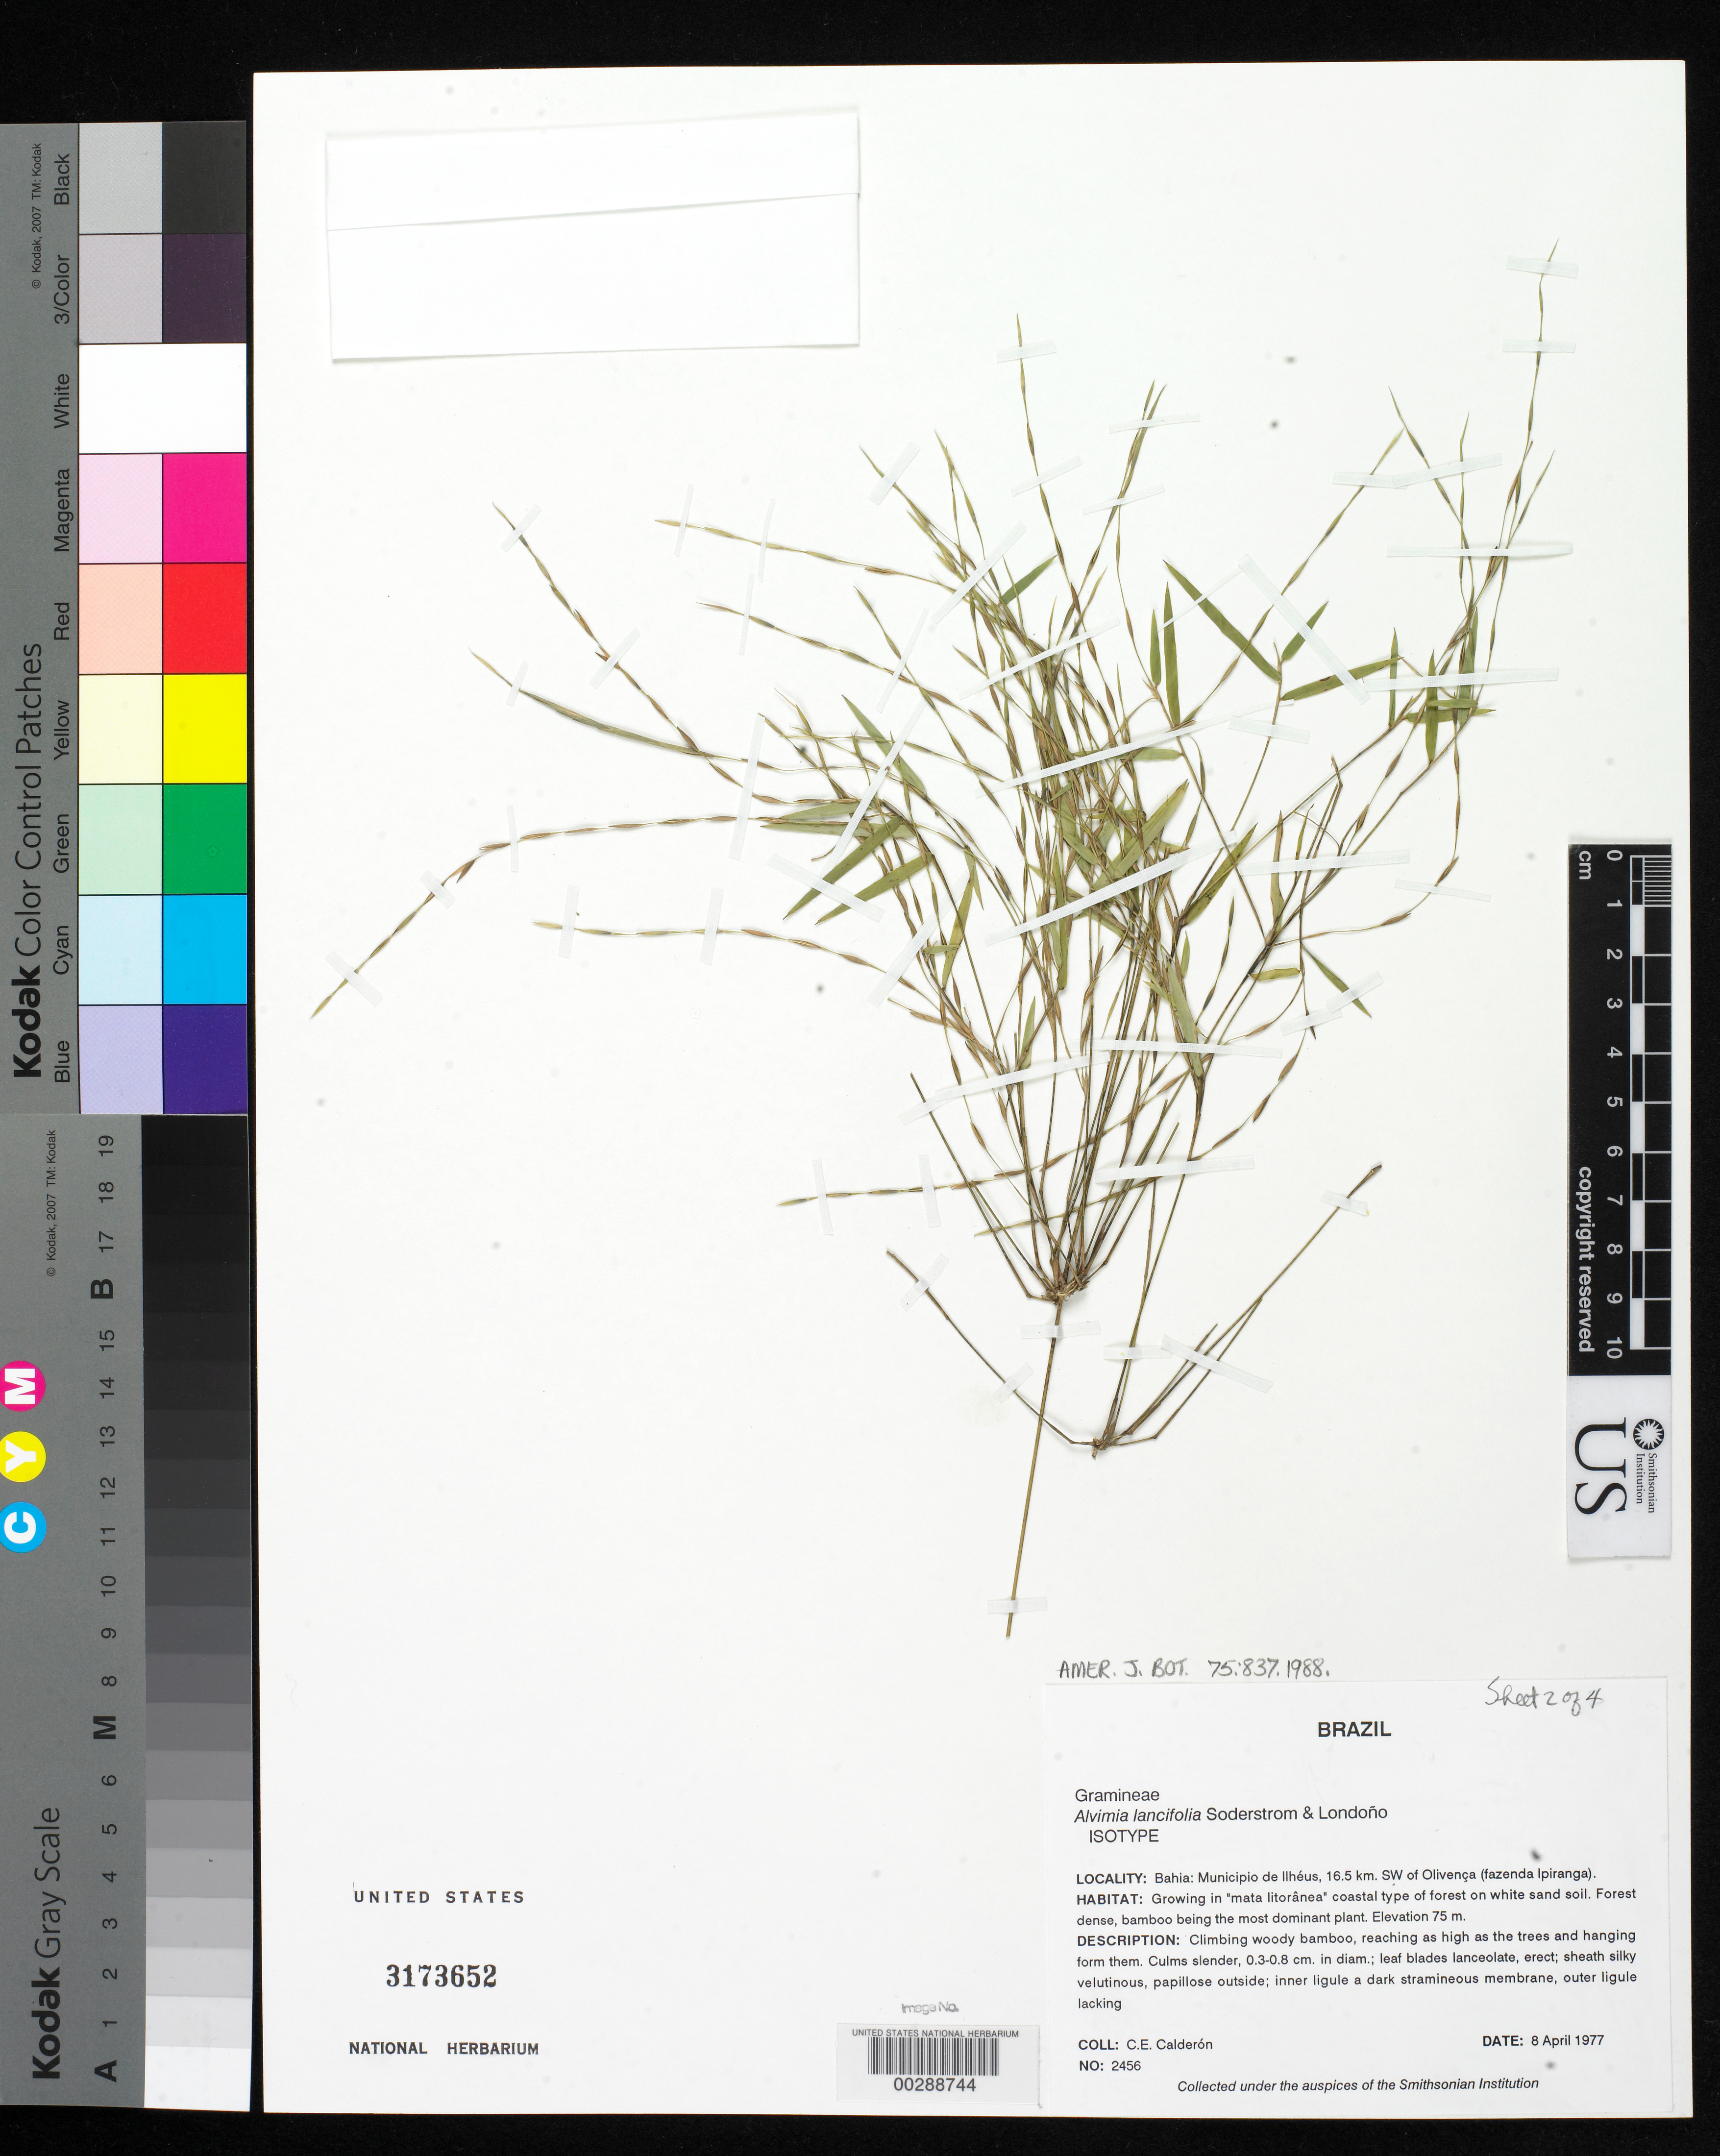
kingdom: Plantae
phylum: Tracheophyta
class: Liliopsida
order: Poales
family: Poaceae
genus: Alvimia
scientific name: Alvimia lancifolia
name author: Soderstr. & Londoño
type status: Isotype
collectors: C. E. Calderón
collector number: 2456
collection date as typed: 08 Apr 1977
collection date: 1977-04-08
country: Brazil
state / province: Bahia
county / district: Ilhéus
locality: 16.5 km SW of Olivenca, Fazenda Ipiranga.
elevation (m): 100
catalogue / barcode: US 3173652